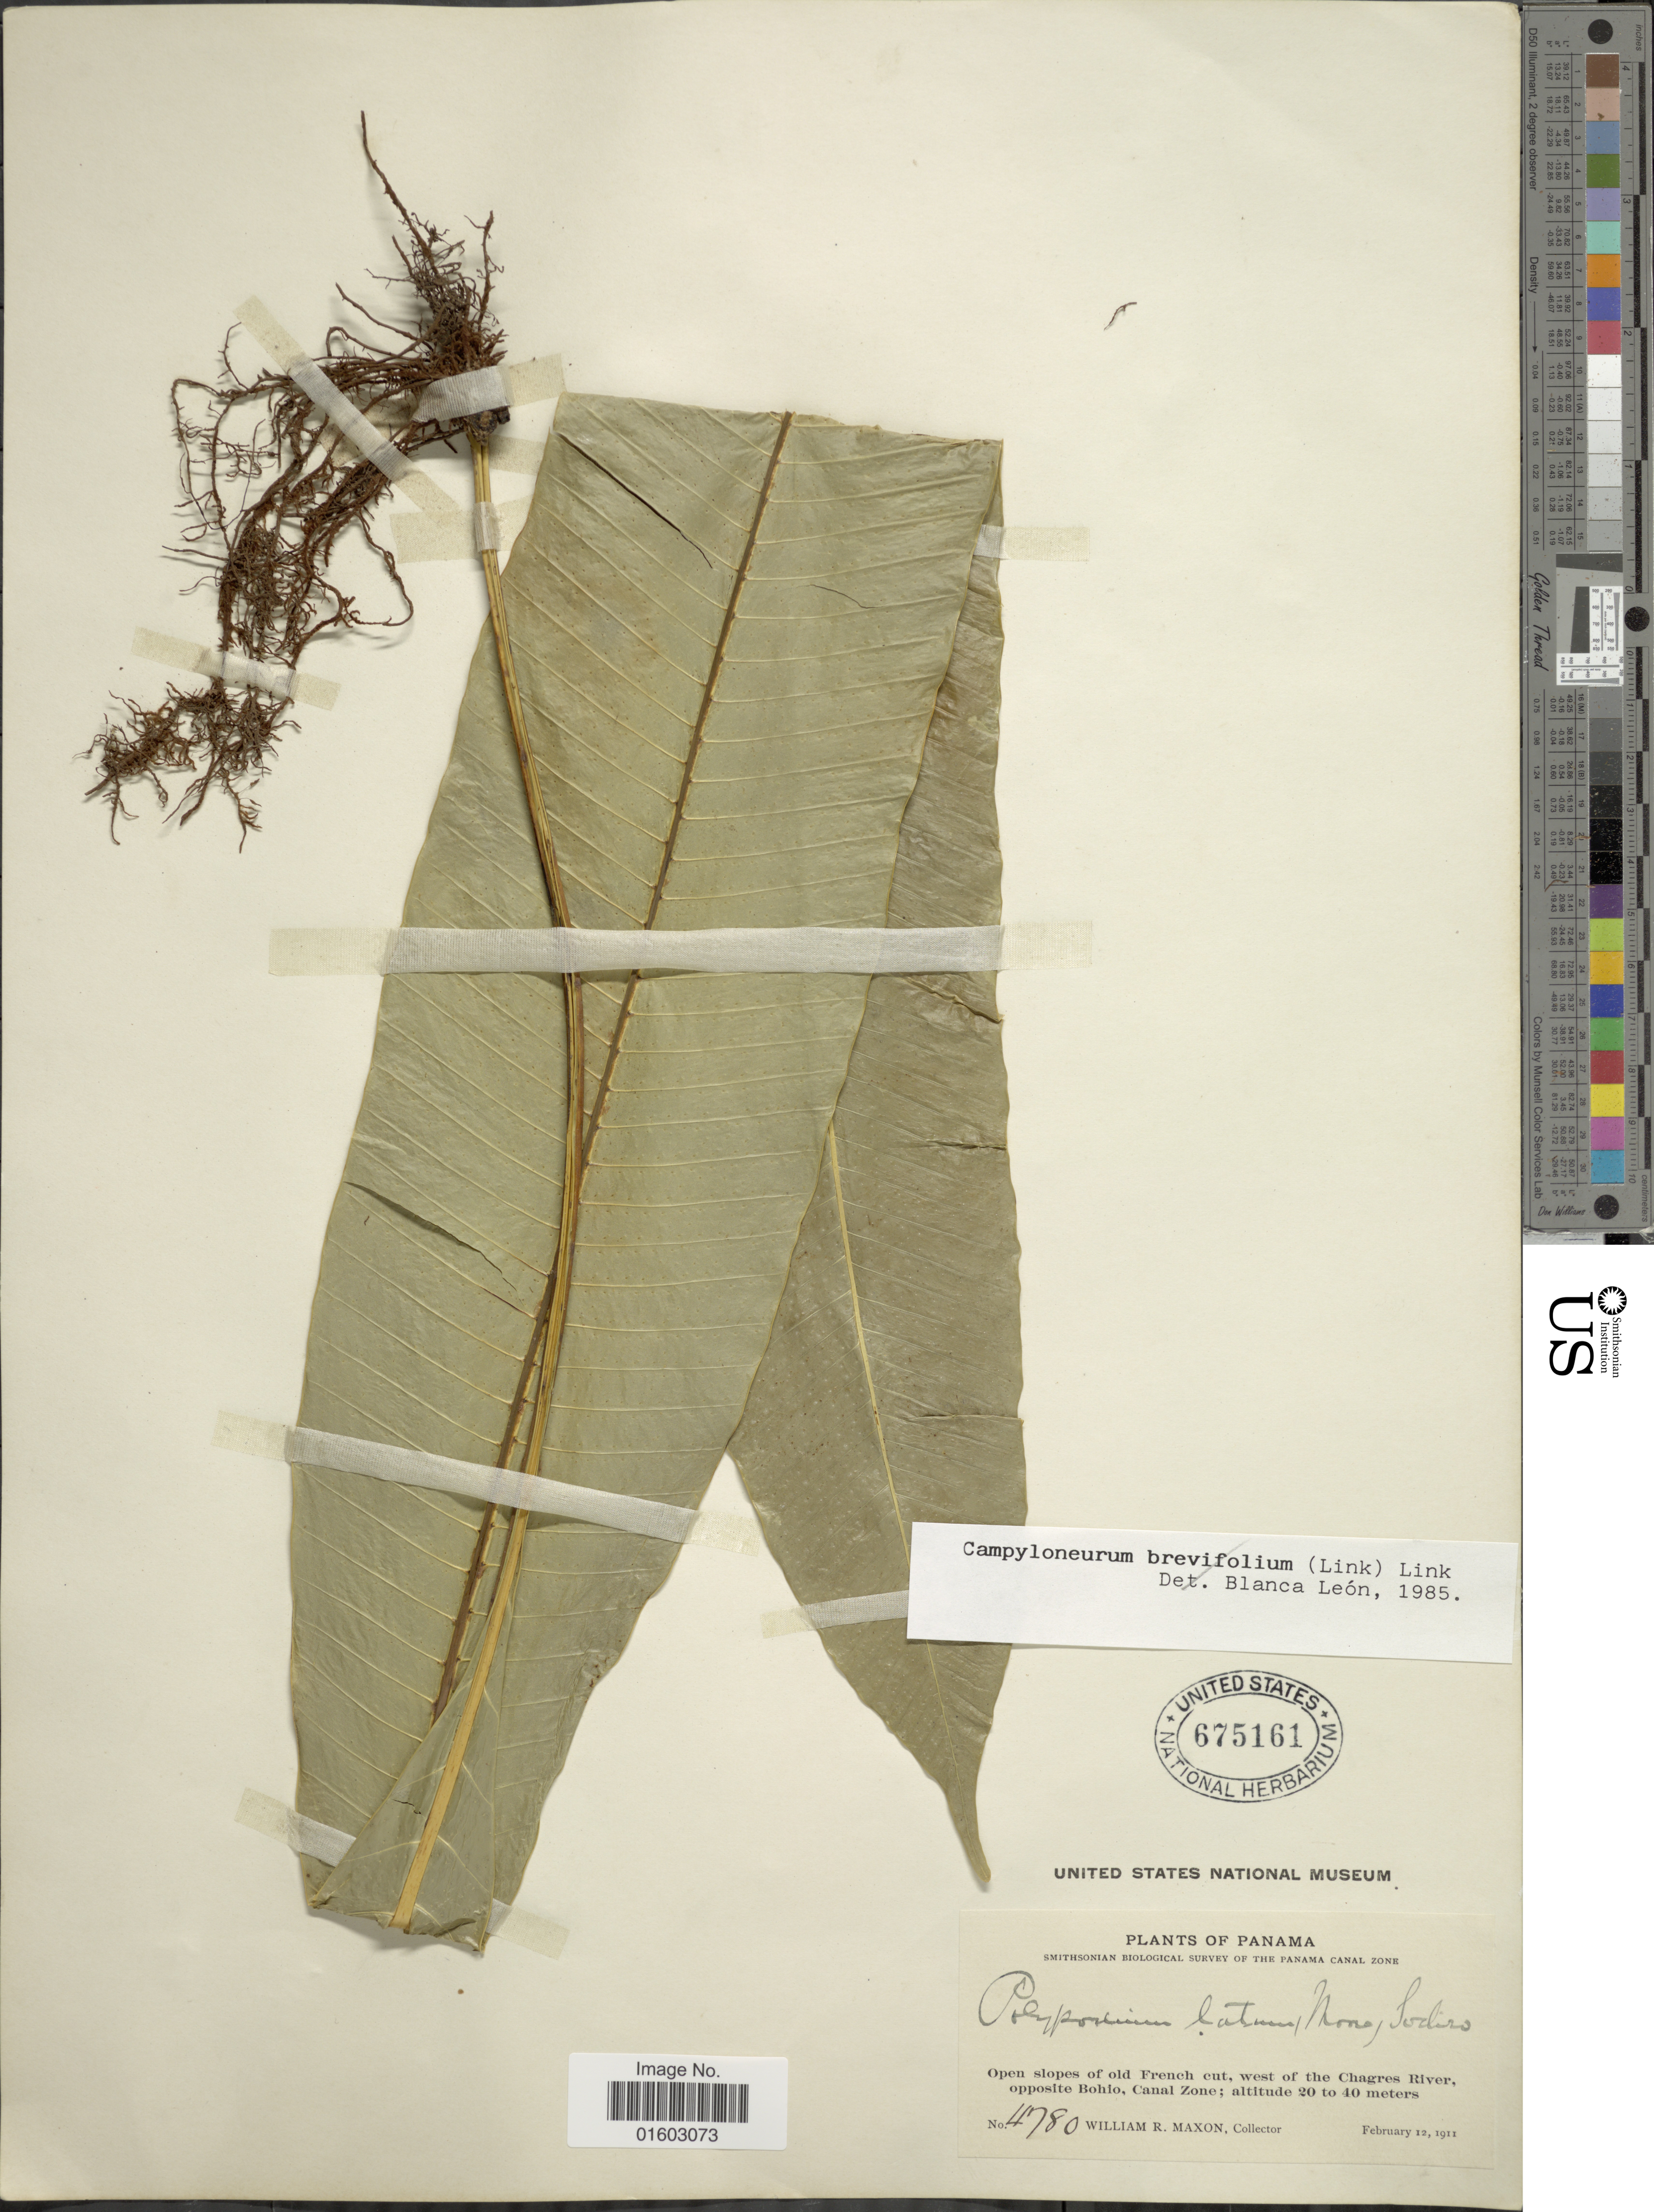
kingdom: Plantae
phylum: Tracheophyta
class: Polypodiopsida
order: Polypodiales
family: Polypodiaceae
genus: Campyloneurum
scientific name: Campyloneurum latum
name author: T. Moore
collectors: W. R. Maxon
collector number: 4780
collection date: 1911-02-12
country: Panama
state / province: Colón / Panamá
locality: Open slopes of old French cut, west of the Chagres River, opposite Bohio, Canal Zone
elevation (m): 20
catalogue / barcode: US 675161